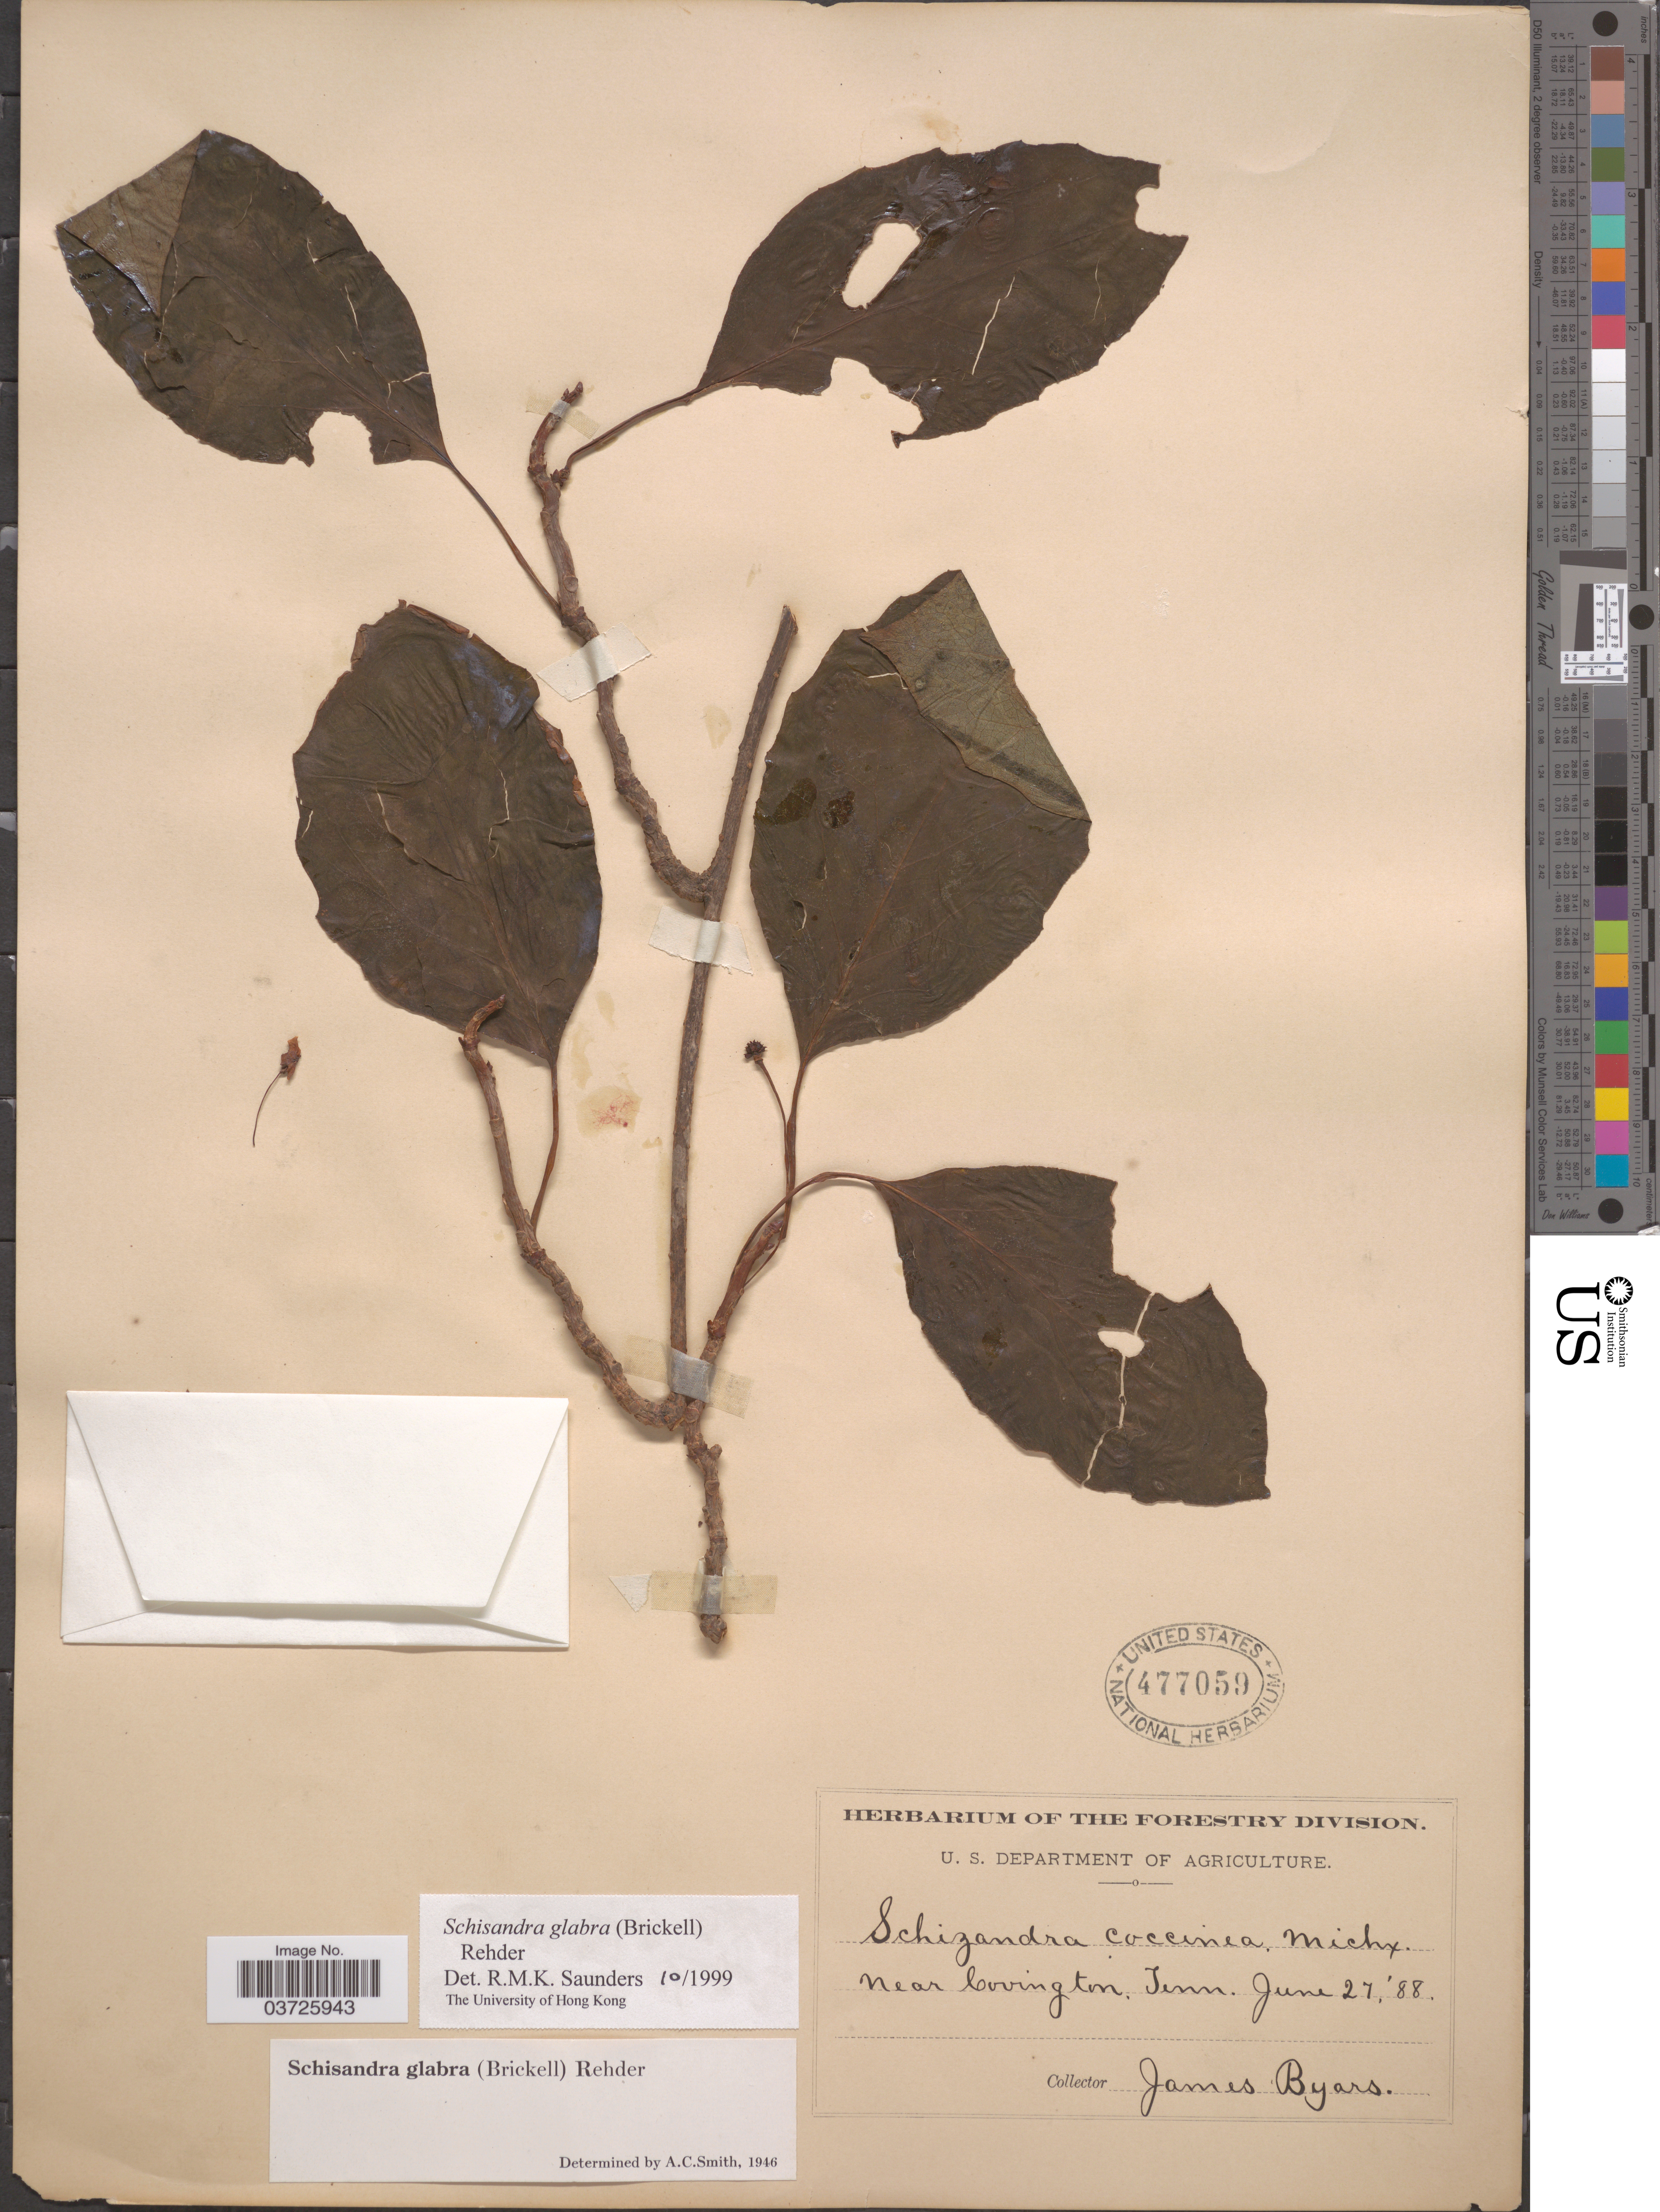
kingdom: Plantae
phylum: Tracheophyta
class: Magnoliopsida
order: Austrobaileyales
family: Schisandraceae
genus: Schisandra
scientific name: Schisandra glabra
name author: (Brickell) Rehder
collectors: J. Byars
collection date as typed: Transcribed d/m/y: 27/6/88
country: United States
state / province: Tennessee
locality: Near Covington.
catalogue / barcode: US 477059